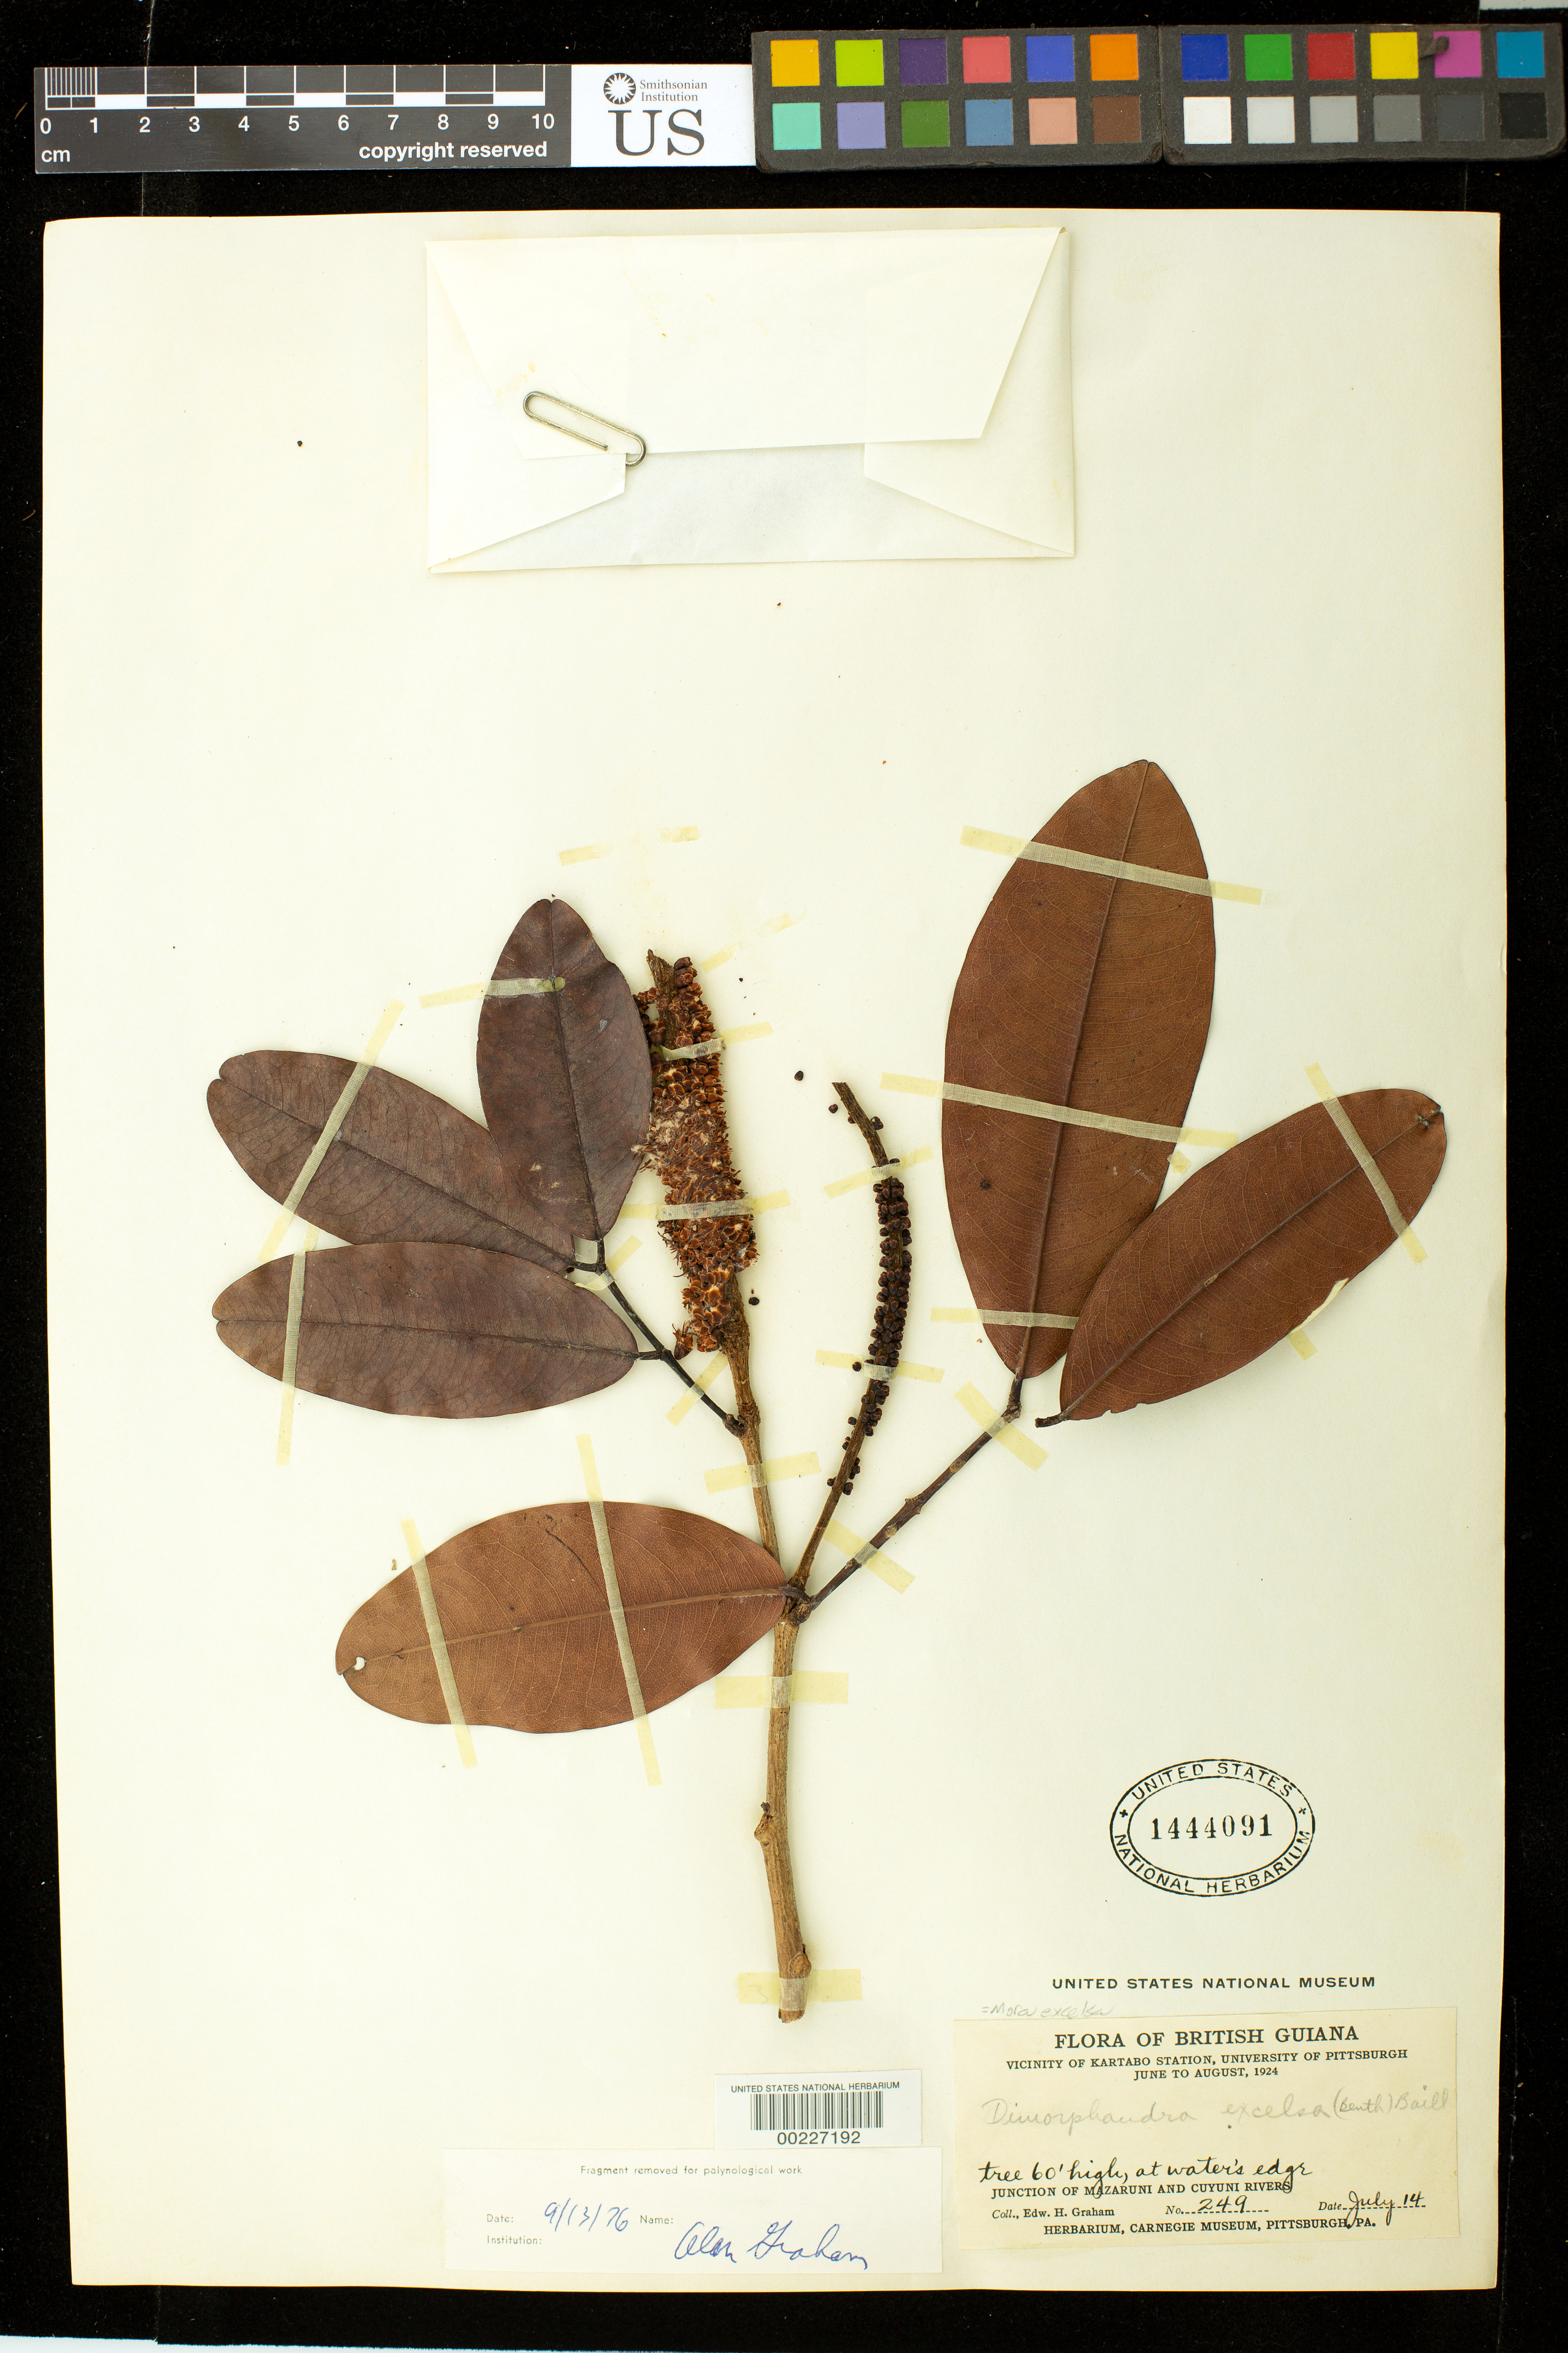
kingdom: Plantae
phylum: Tracheophyta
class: Magnoliopsida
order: Fabales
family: Fabaceae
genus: Mora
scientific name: Mora excelsa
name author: Benth.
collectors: E. H. Graham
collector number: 249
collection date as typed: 14 Jul 1924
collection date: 1924-07-14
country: Guyana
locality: Junction of mazaruni and cuyuni rivers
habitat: At waters edge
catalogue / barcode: US 1444091